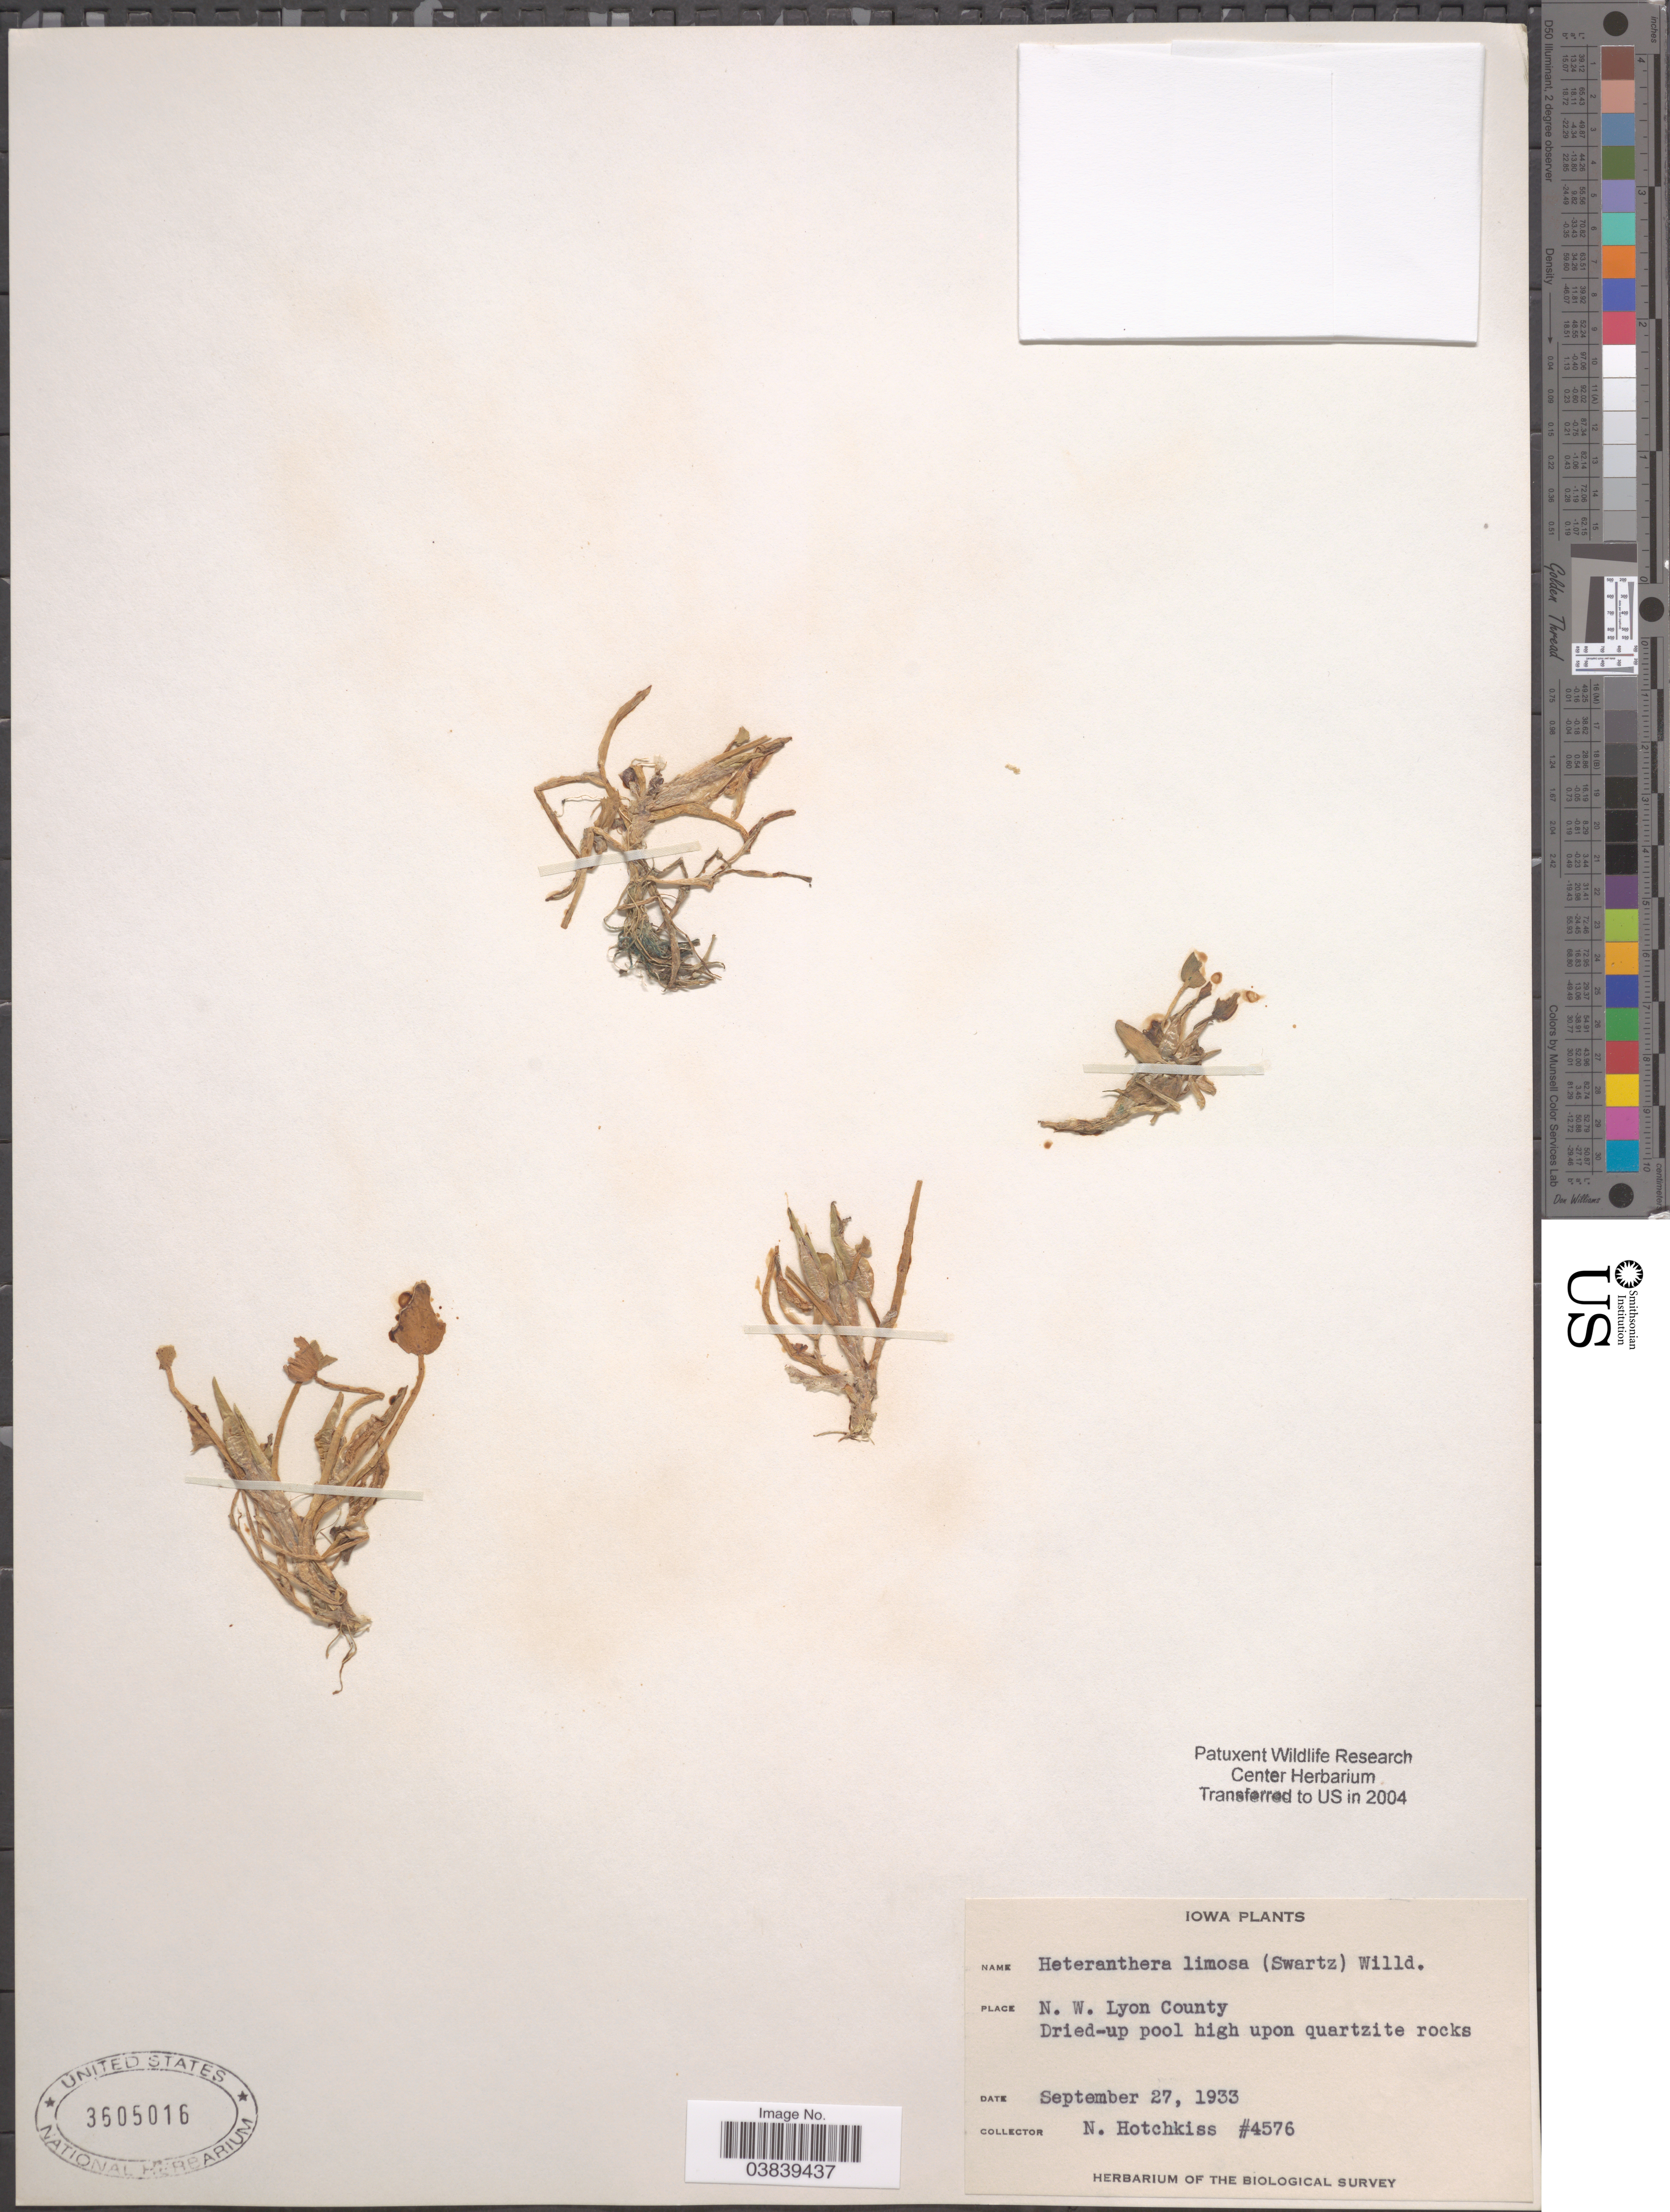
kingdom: Plantae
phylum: Tracheophyta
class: Liliopsida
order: Commelinales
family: Pontederiaceae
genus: Heteranthera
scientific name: Heteranthera limosa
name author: (Sw.) Willd.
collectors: N. Hotchkiss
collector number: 4576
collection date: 1933-09-27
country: United States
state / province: Iowa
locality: N. W. Lyon County.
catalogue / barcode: US 3605016